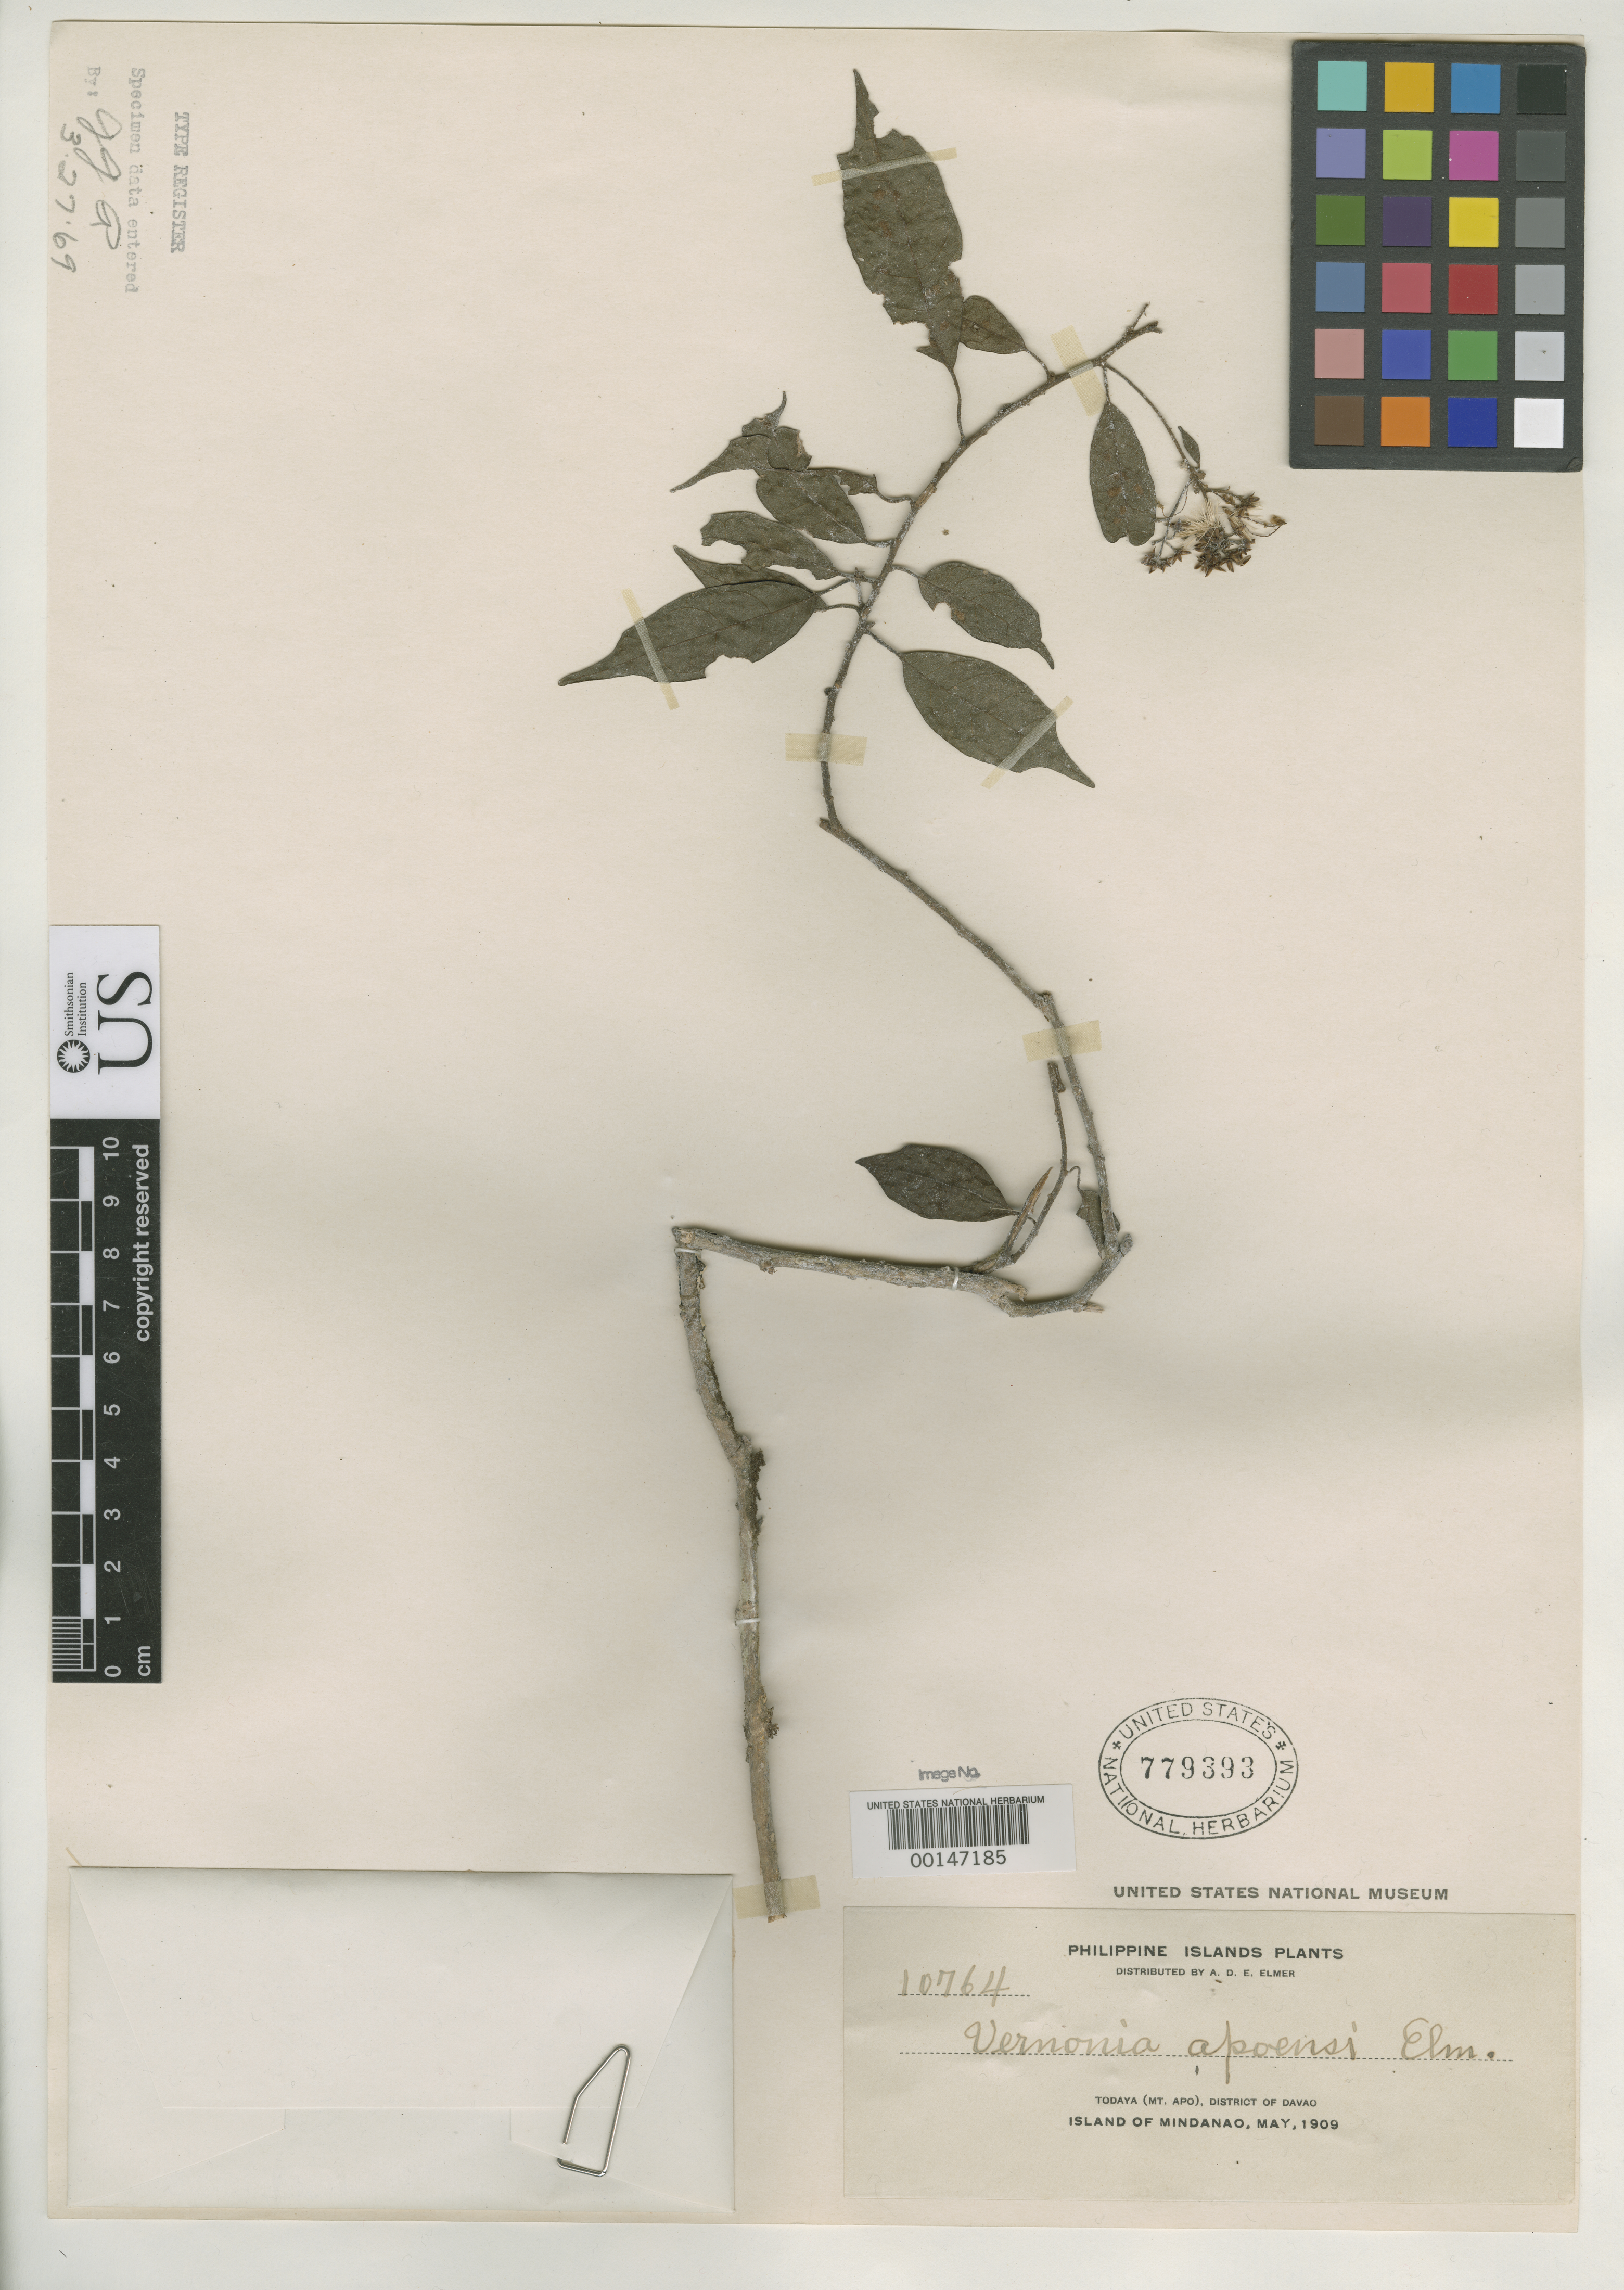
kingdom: Plantae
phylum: Tracheophyta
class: Magnoliopsida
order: Asterales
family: Asteraceae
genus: Vernonia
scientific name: Vernonia apoensis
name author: Elmer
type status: Isotype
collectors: A. D. E. Elmer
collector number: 10764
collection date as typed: May 1909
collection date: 1909-05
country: Philippines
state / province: Davao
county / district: Davao del Sur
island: Mindanao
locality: Todaya, Mt. Apo.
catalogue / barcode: US 779393